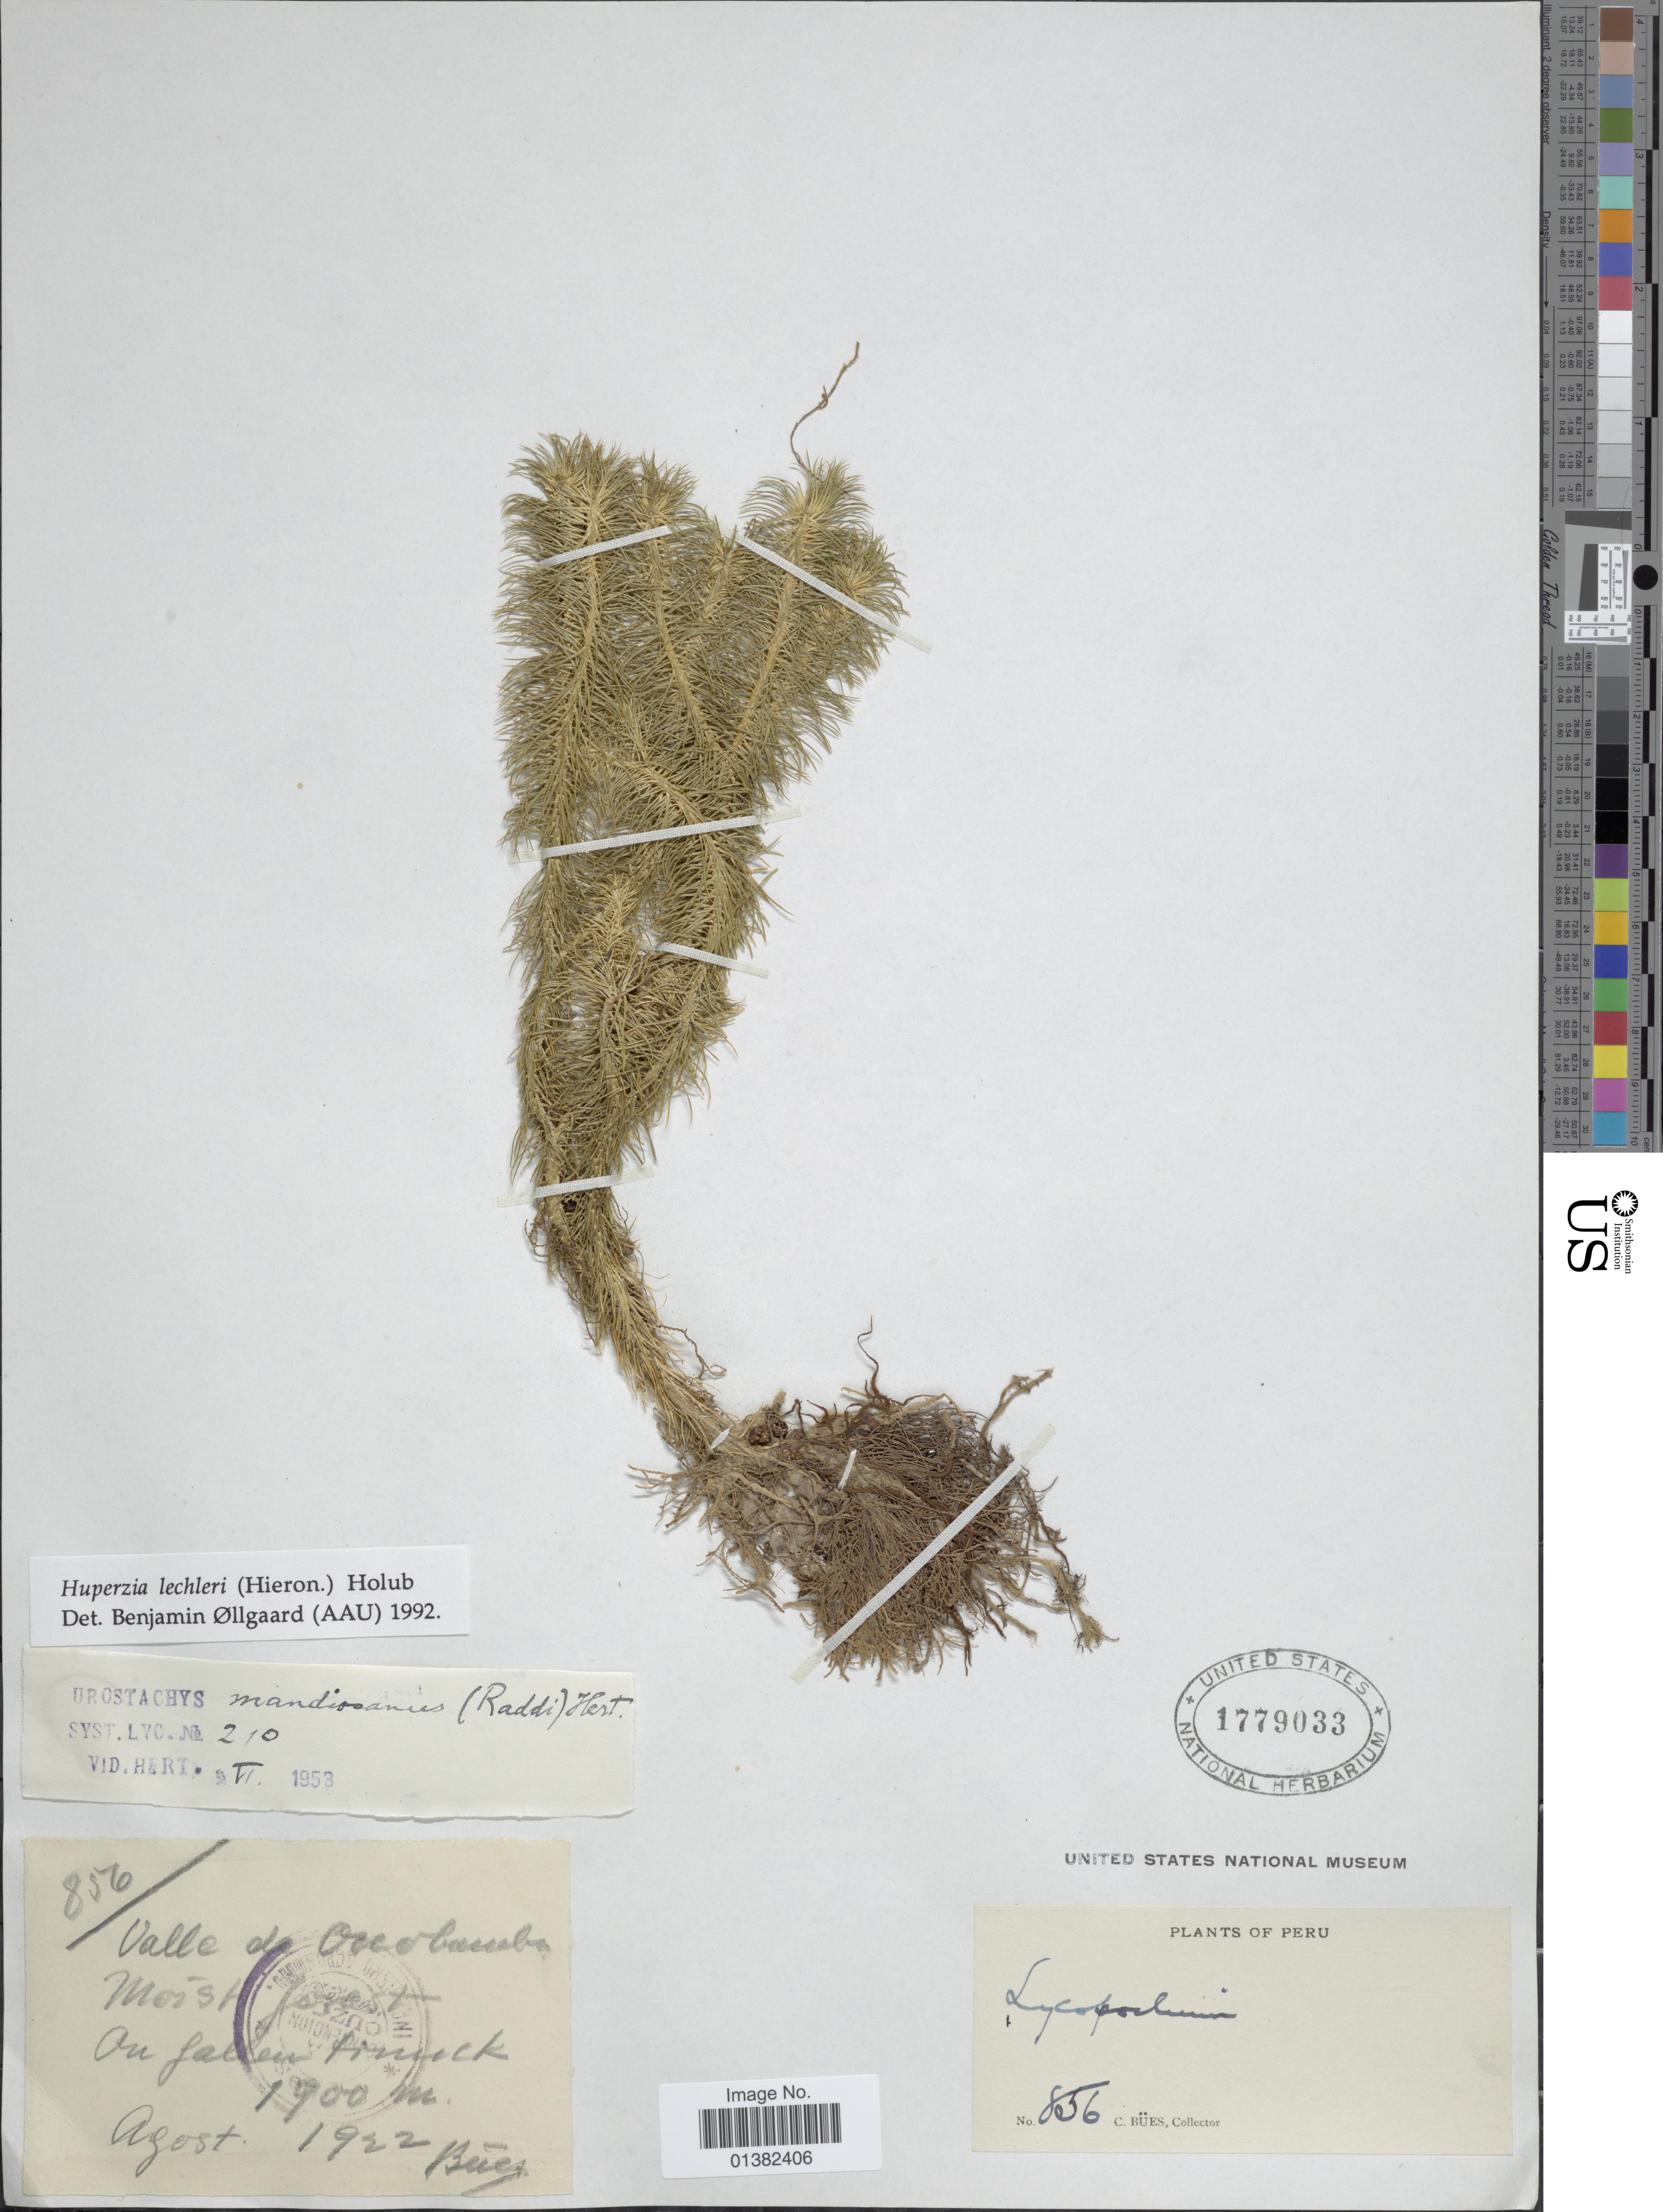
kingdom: Plantae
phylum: Tracheophyta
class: Lycopodiopsida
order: Lycopodiales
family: Lycopodiaceae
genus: Phlegmariurus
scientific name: Phlegmariurus hippurideus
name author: (Christ) B. Øllg.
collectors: C. Bues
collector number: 856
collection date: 1922-08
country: Peru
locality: Valle de Occobamba. Moist forest on fallen trunk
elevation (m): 1900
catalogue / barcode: US 1779033